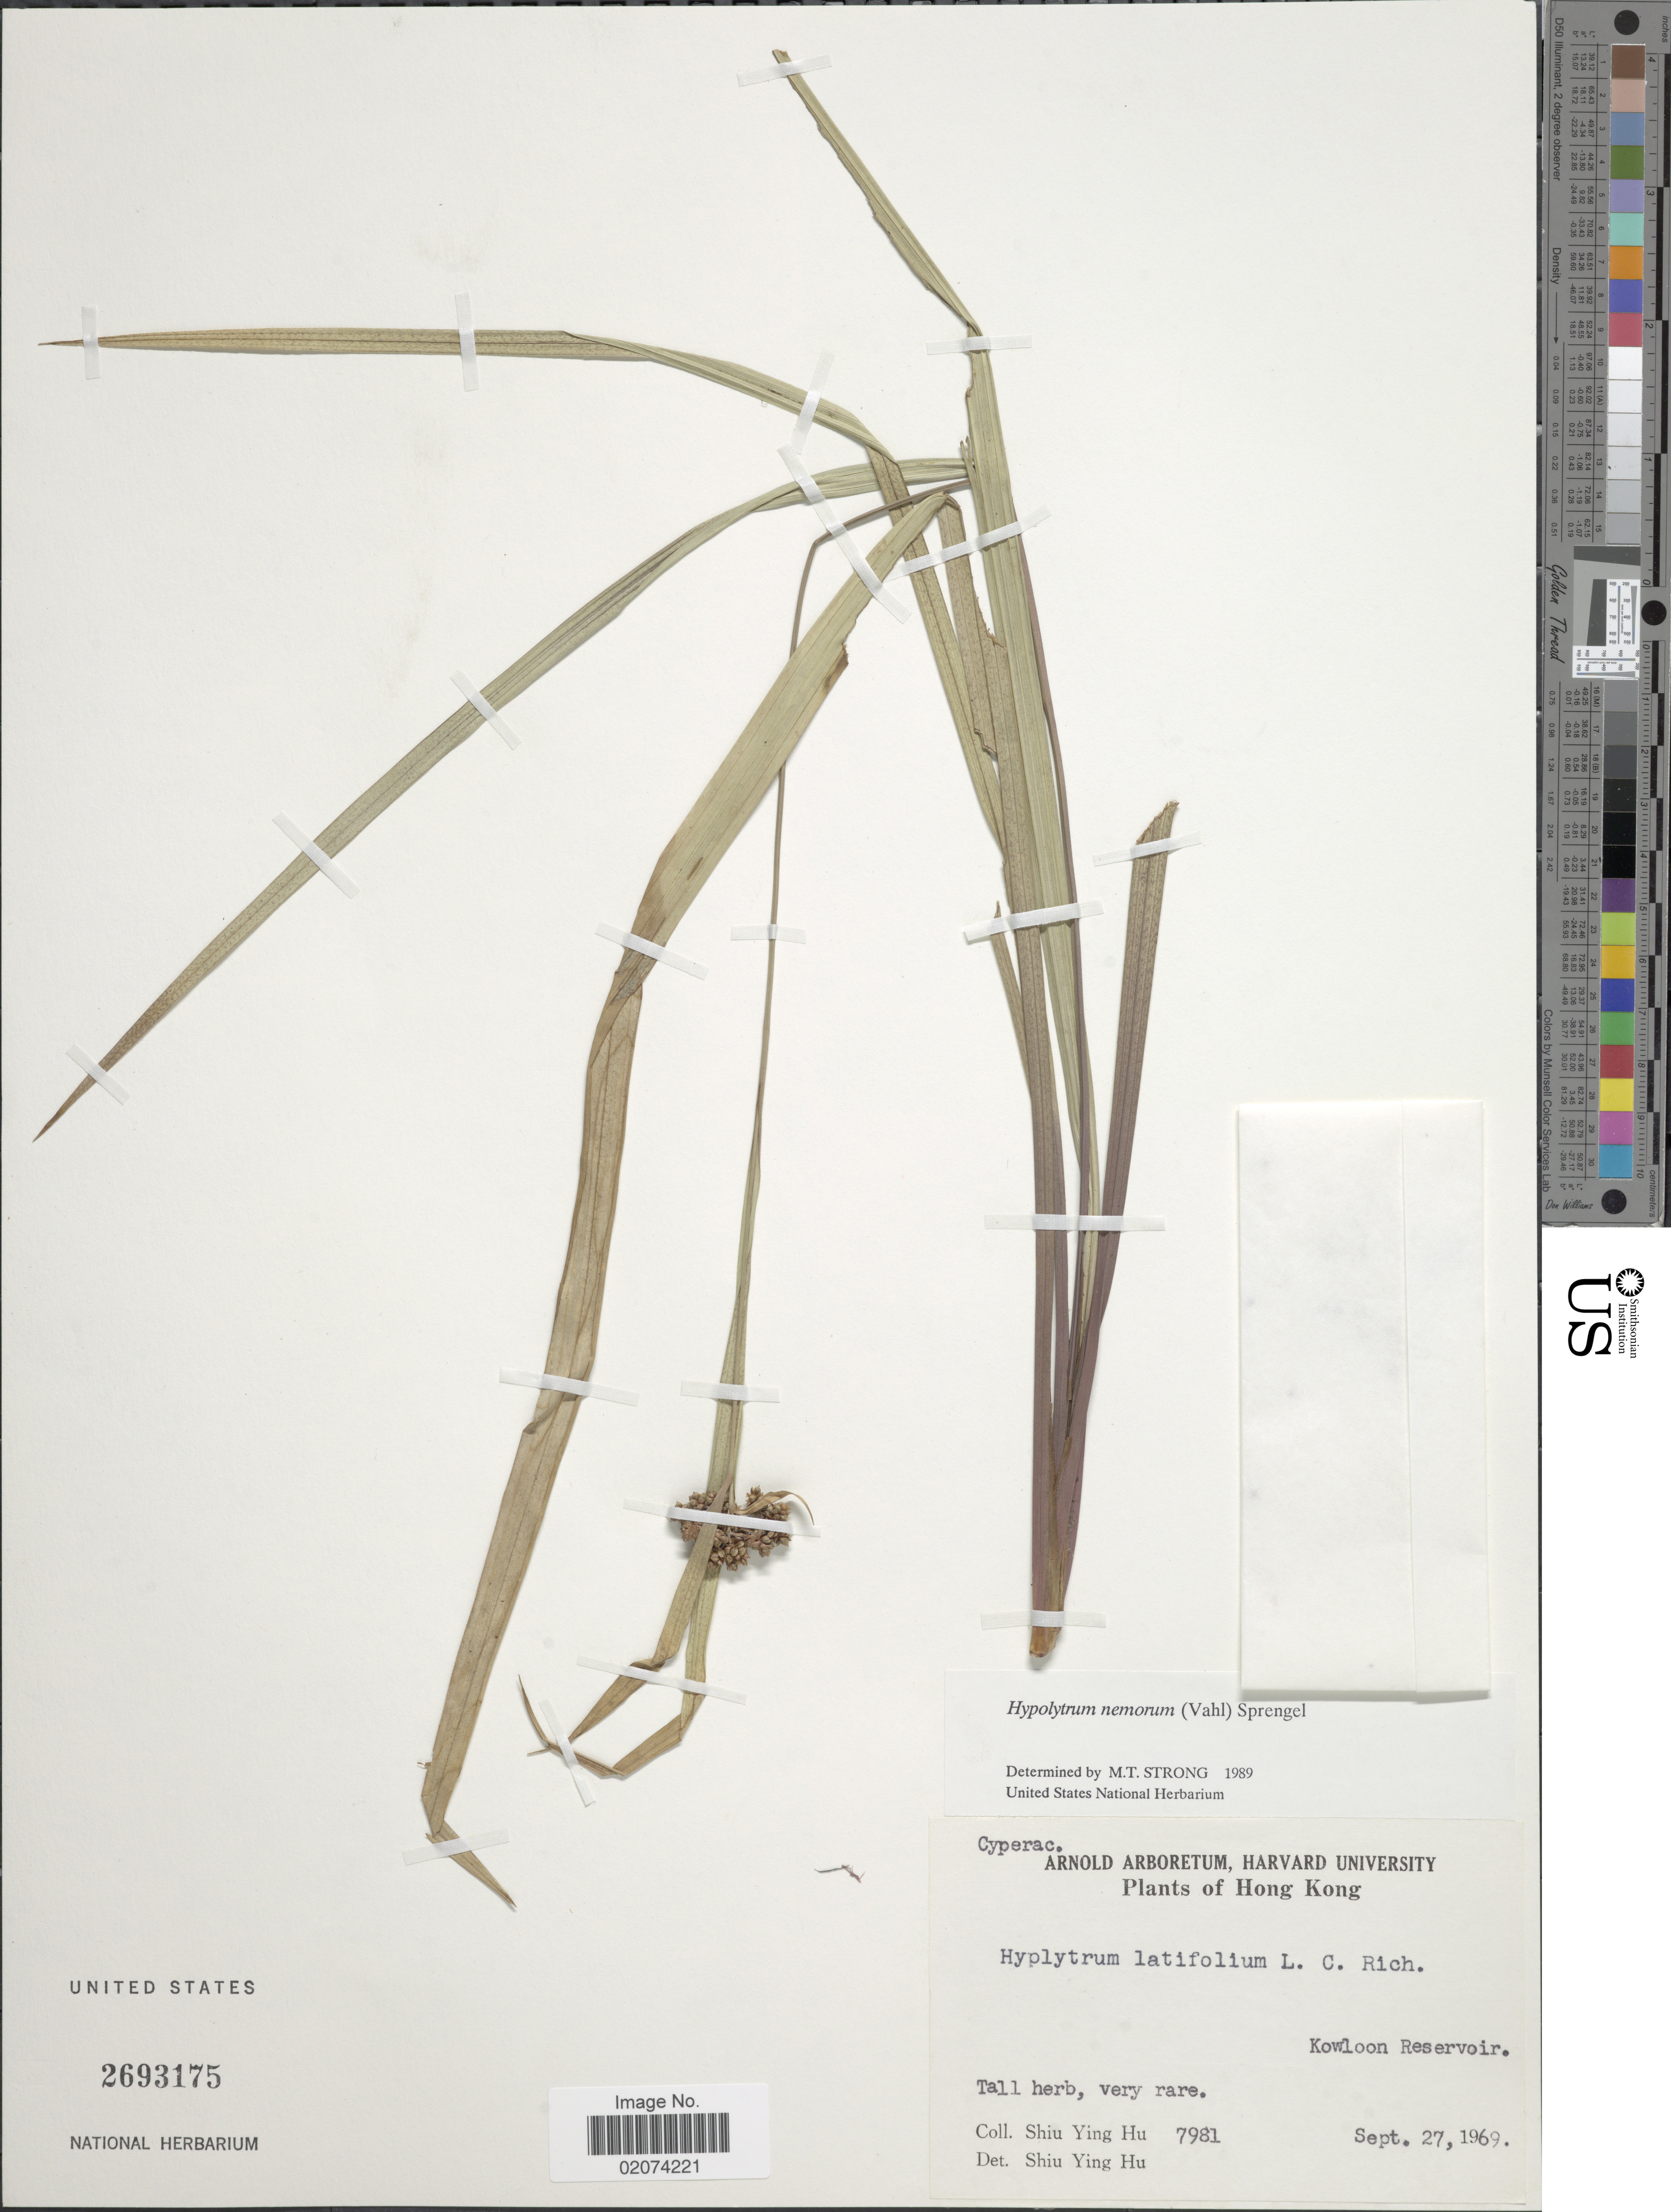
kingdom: Plantae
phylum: Tracheophyta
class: Liliopsida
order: Poales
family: Cyperaceae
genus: Hypolytrum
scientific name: Hypolytrum nemorum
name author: (Vahl) Spreng.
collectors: S. Y. Hu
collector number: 7981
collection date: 1969-09-27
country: China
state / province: Hong Kong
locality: Kowloon Reservoir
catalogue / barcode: US 2693175